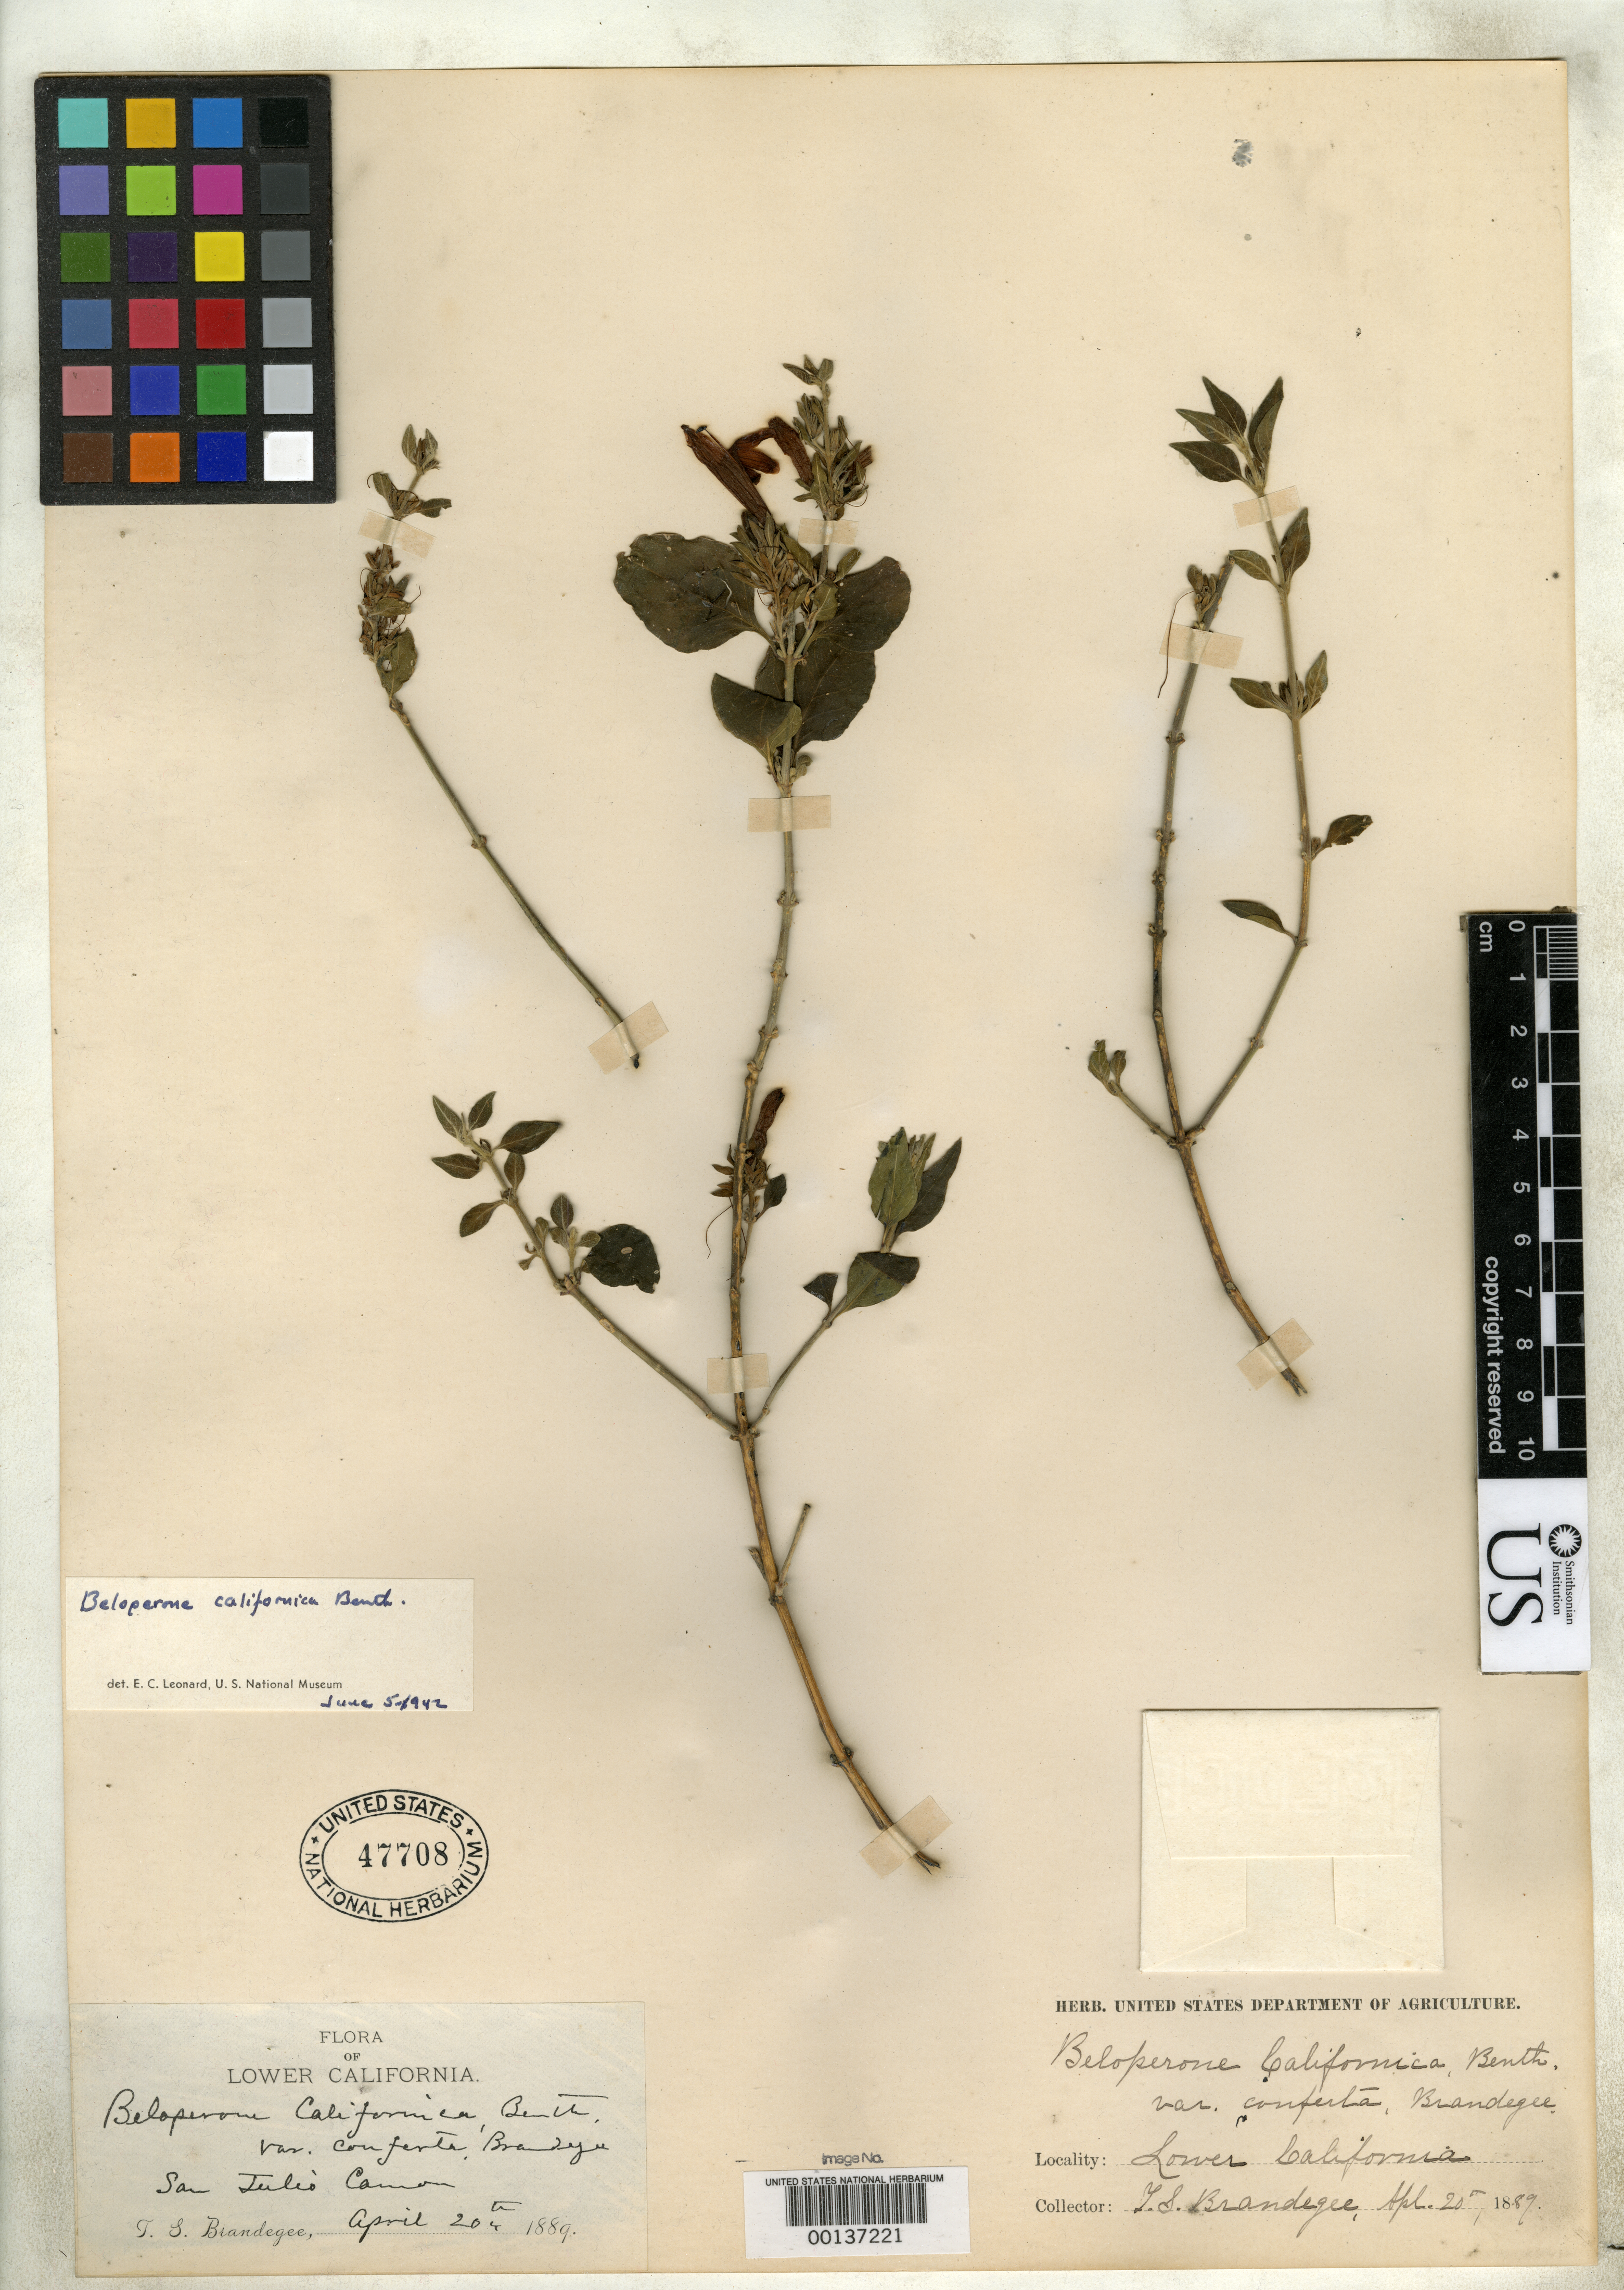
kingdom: Plantae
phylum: Tracheophyta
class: Magnoliopsida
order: Lamiales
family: Acanthaceae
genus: Beloperone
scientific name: Beloperone californica var. conferta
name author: Brandegee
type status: Possible Isotype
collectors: T. S. Brandegee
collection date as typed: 20 Apr 1889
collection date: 1889-04-20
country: Mexico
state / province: Baja California Norte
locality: San Julio Canon.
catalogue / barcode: US 47708